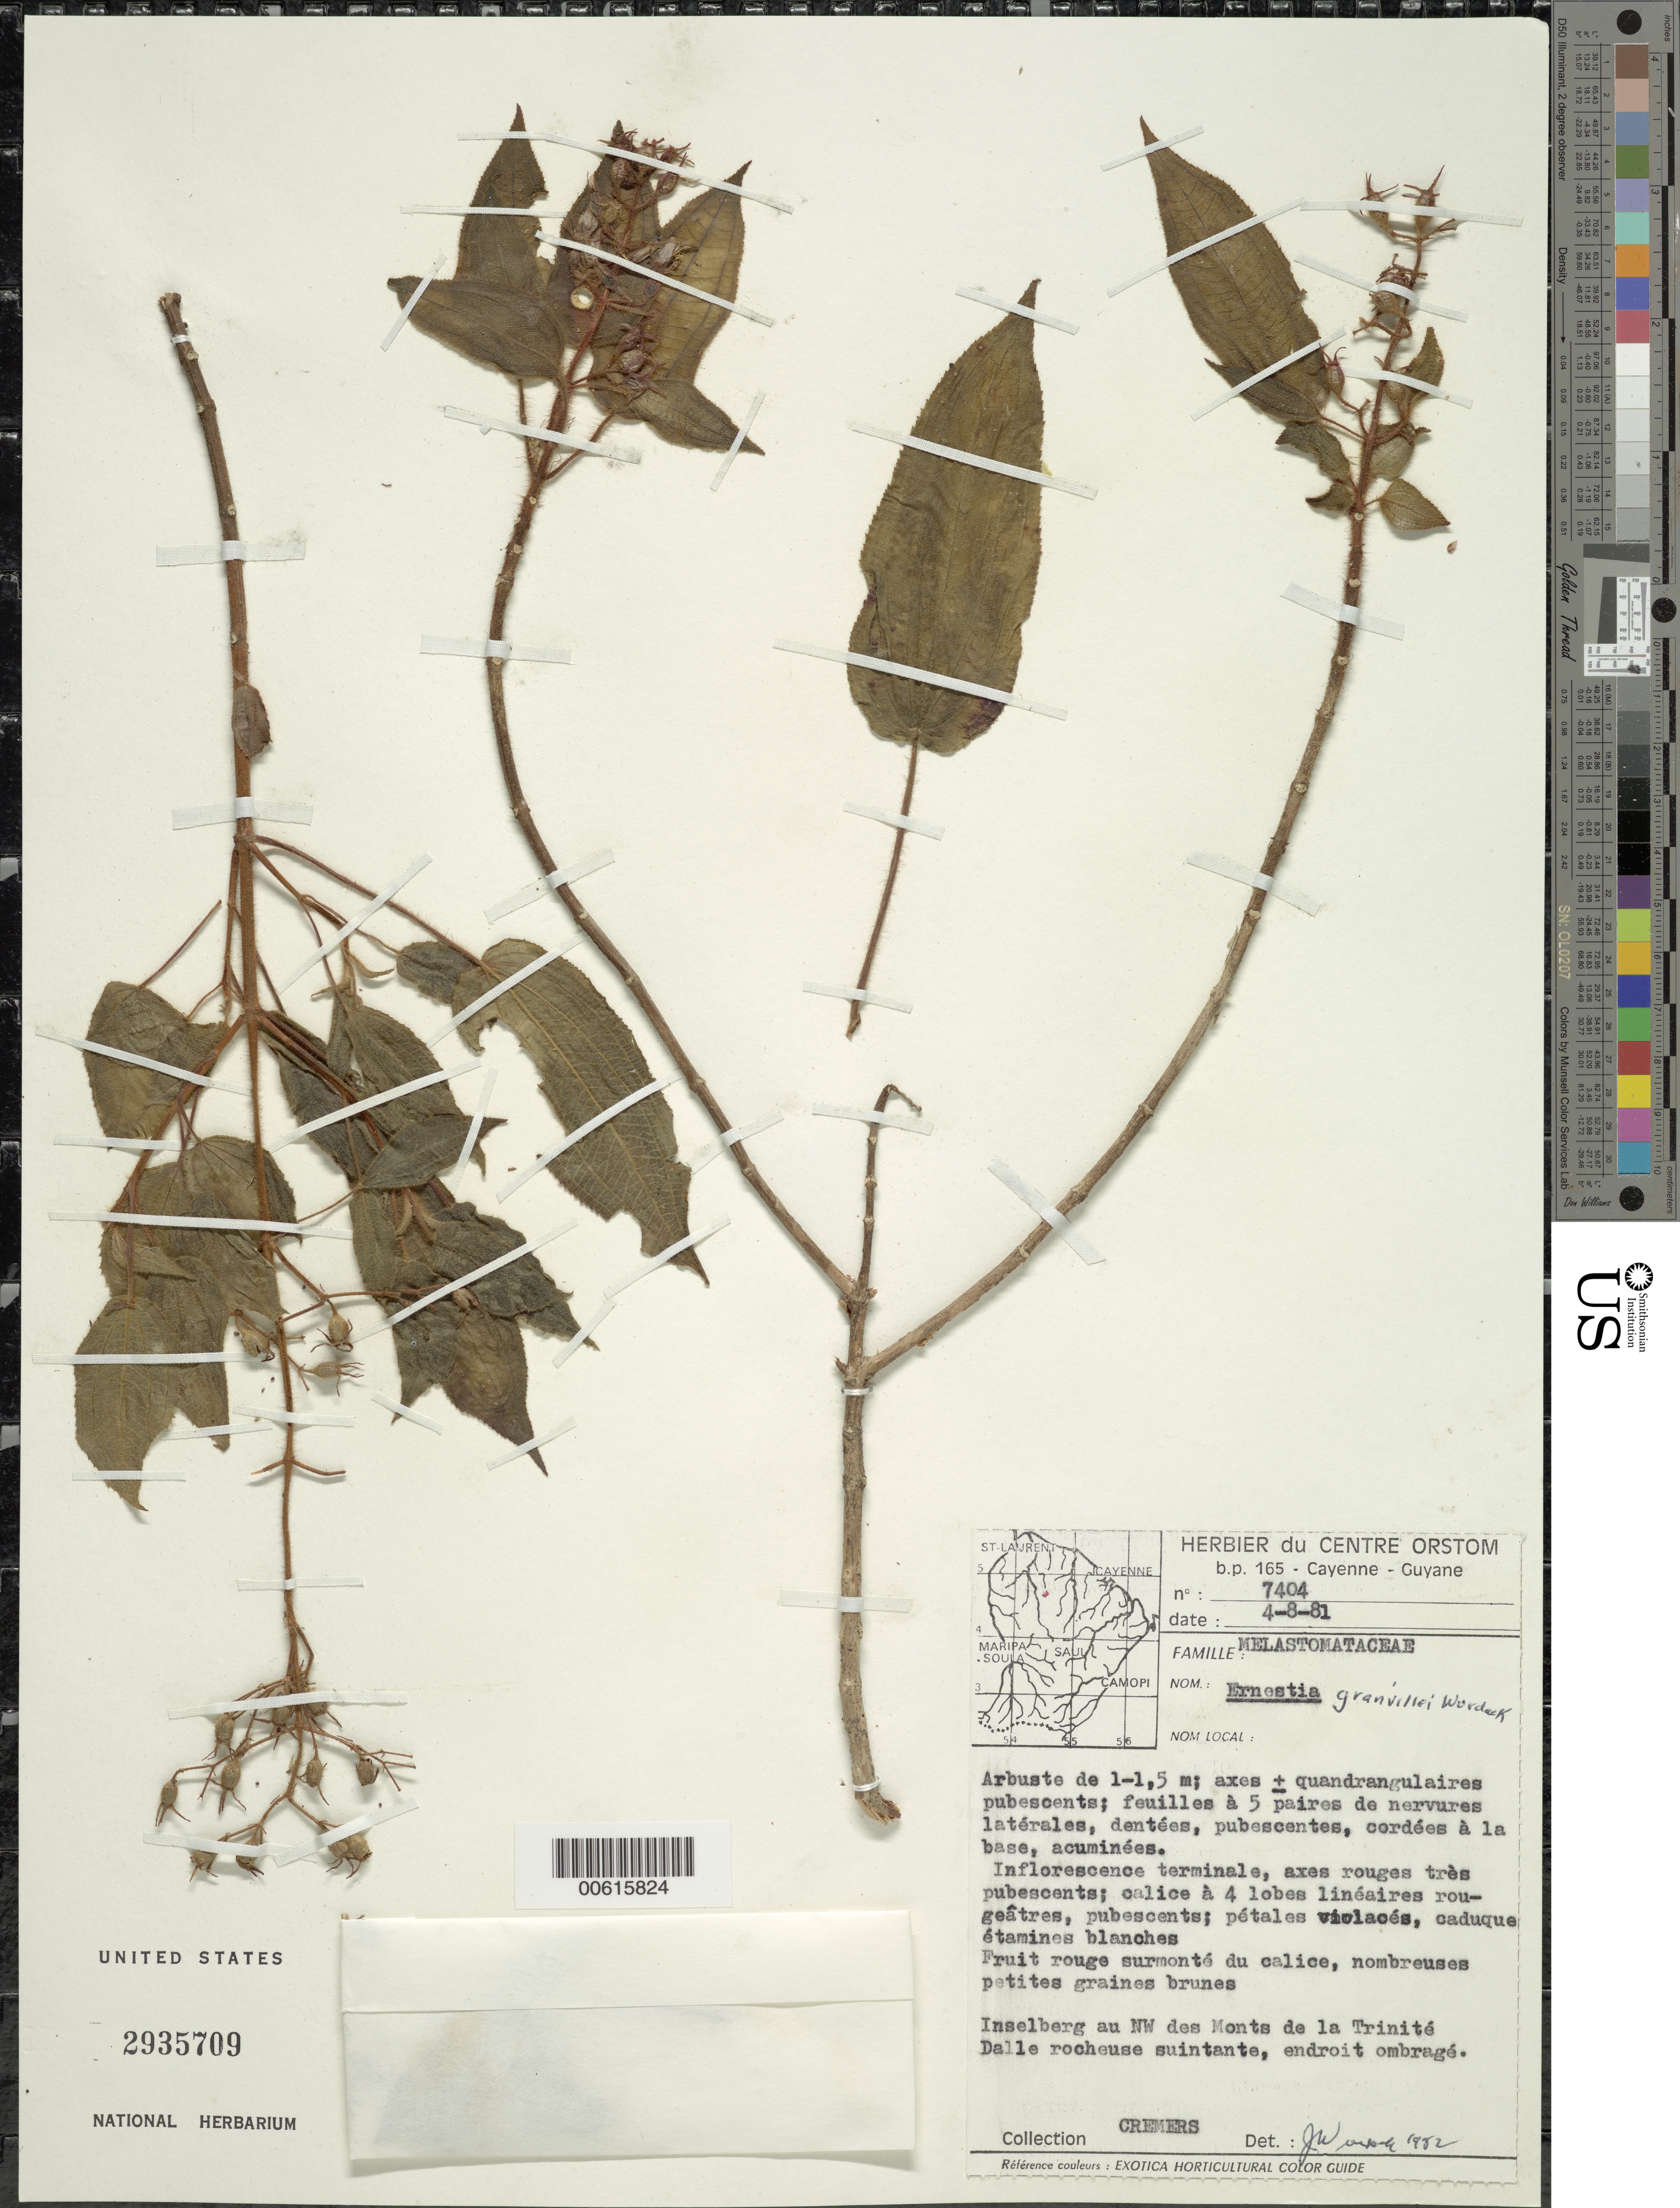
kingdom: Plantae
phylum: Tracheophyta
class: Magnoliopsida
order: Myrtales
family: Melastomataceae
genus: Ernestia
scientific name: Ernestia granvillei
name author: Wurdack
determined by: Wurdack, John J., (US), US (UNITED STATES)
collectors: G. Cremers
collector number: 7404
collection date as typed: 4-Aug-81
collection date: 1981-08-04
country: French Guiana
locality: Inselberg, NW de Monts de la Trinite, E of Mana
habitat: Dalle rocheuses suintante, endroit ombrage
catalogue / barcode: US 2935709